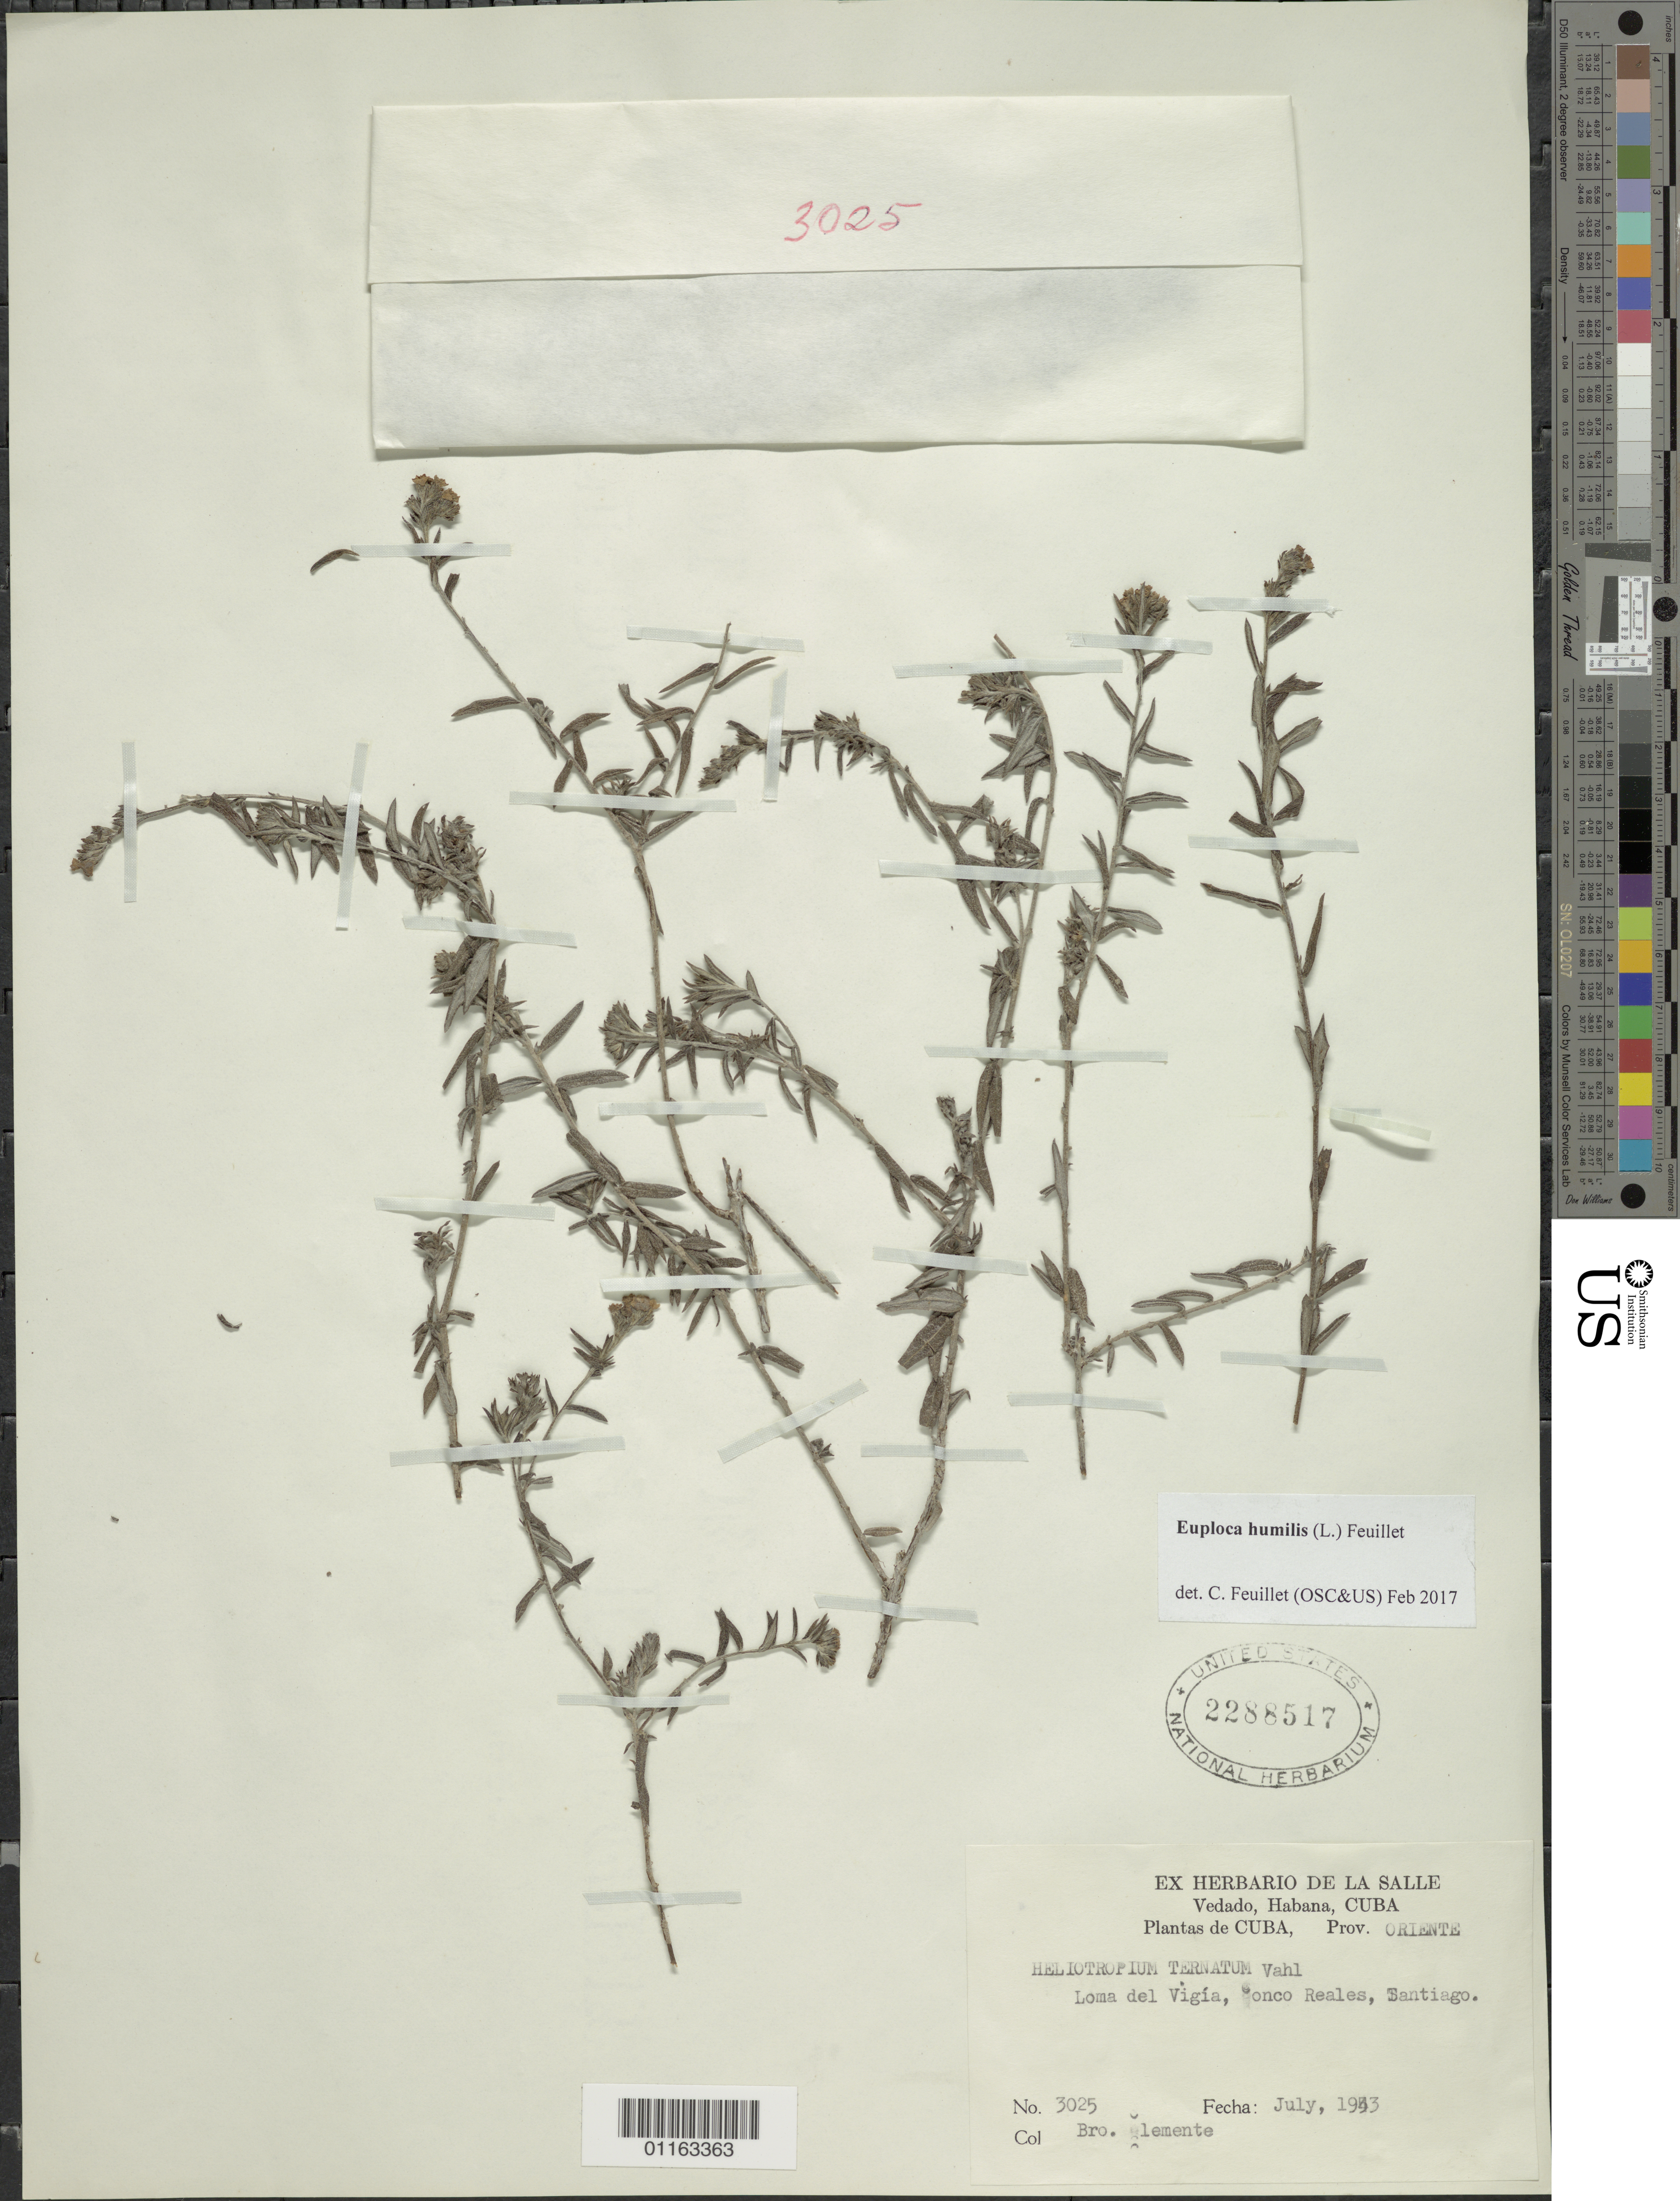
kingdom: Plantae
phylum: Tracheophyta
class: Magnoliopsida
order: Boraginales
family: Heliotropiaceae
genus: Euploca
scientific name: Euploca humilis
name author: (L.) Feuillet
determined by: Feuillet, C.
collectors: Bro. Clemente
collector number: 3025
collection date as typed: Jul 1953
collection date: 1953-07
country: Cuba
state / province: Oriente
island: Cuba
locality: Loma del Vigia, Conco Reales, Santiago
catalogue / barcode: US 2288517